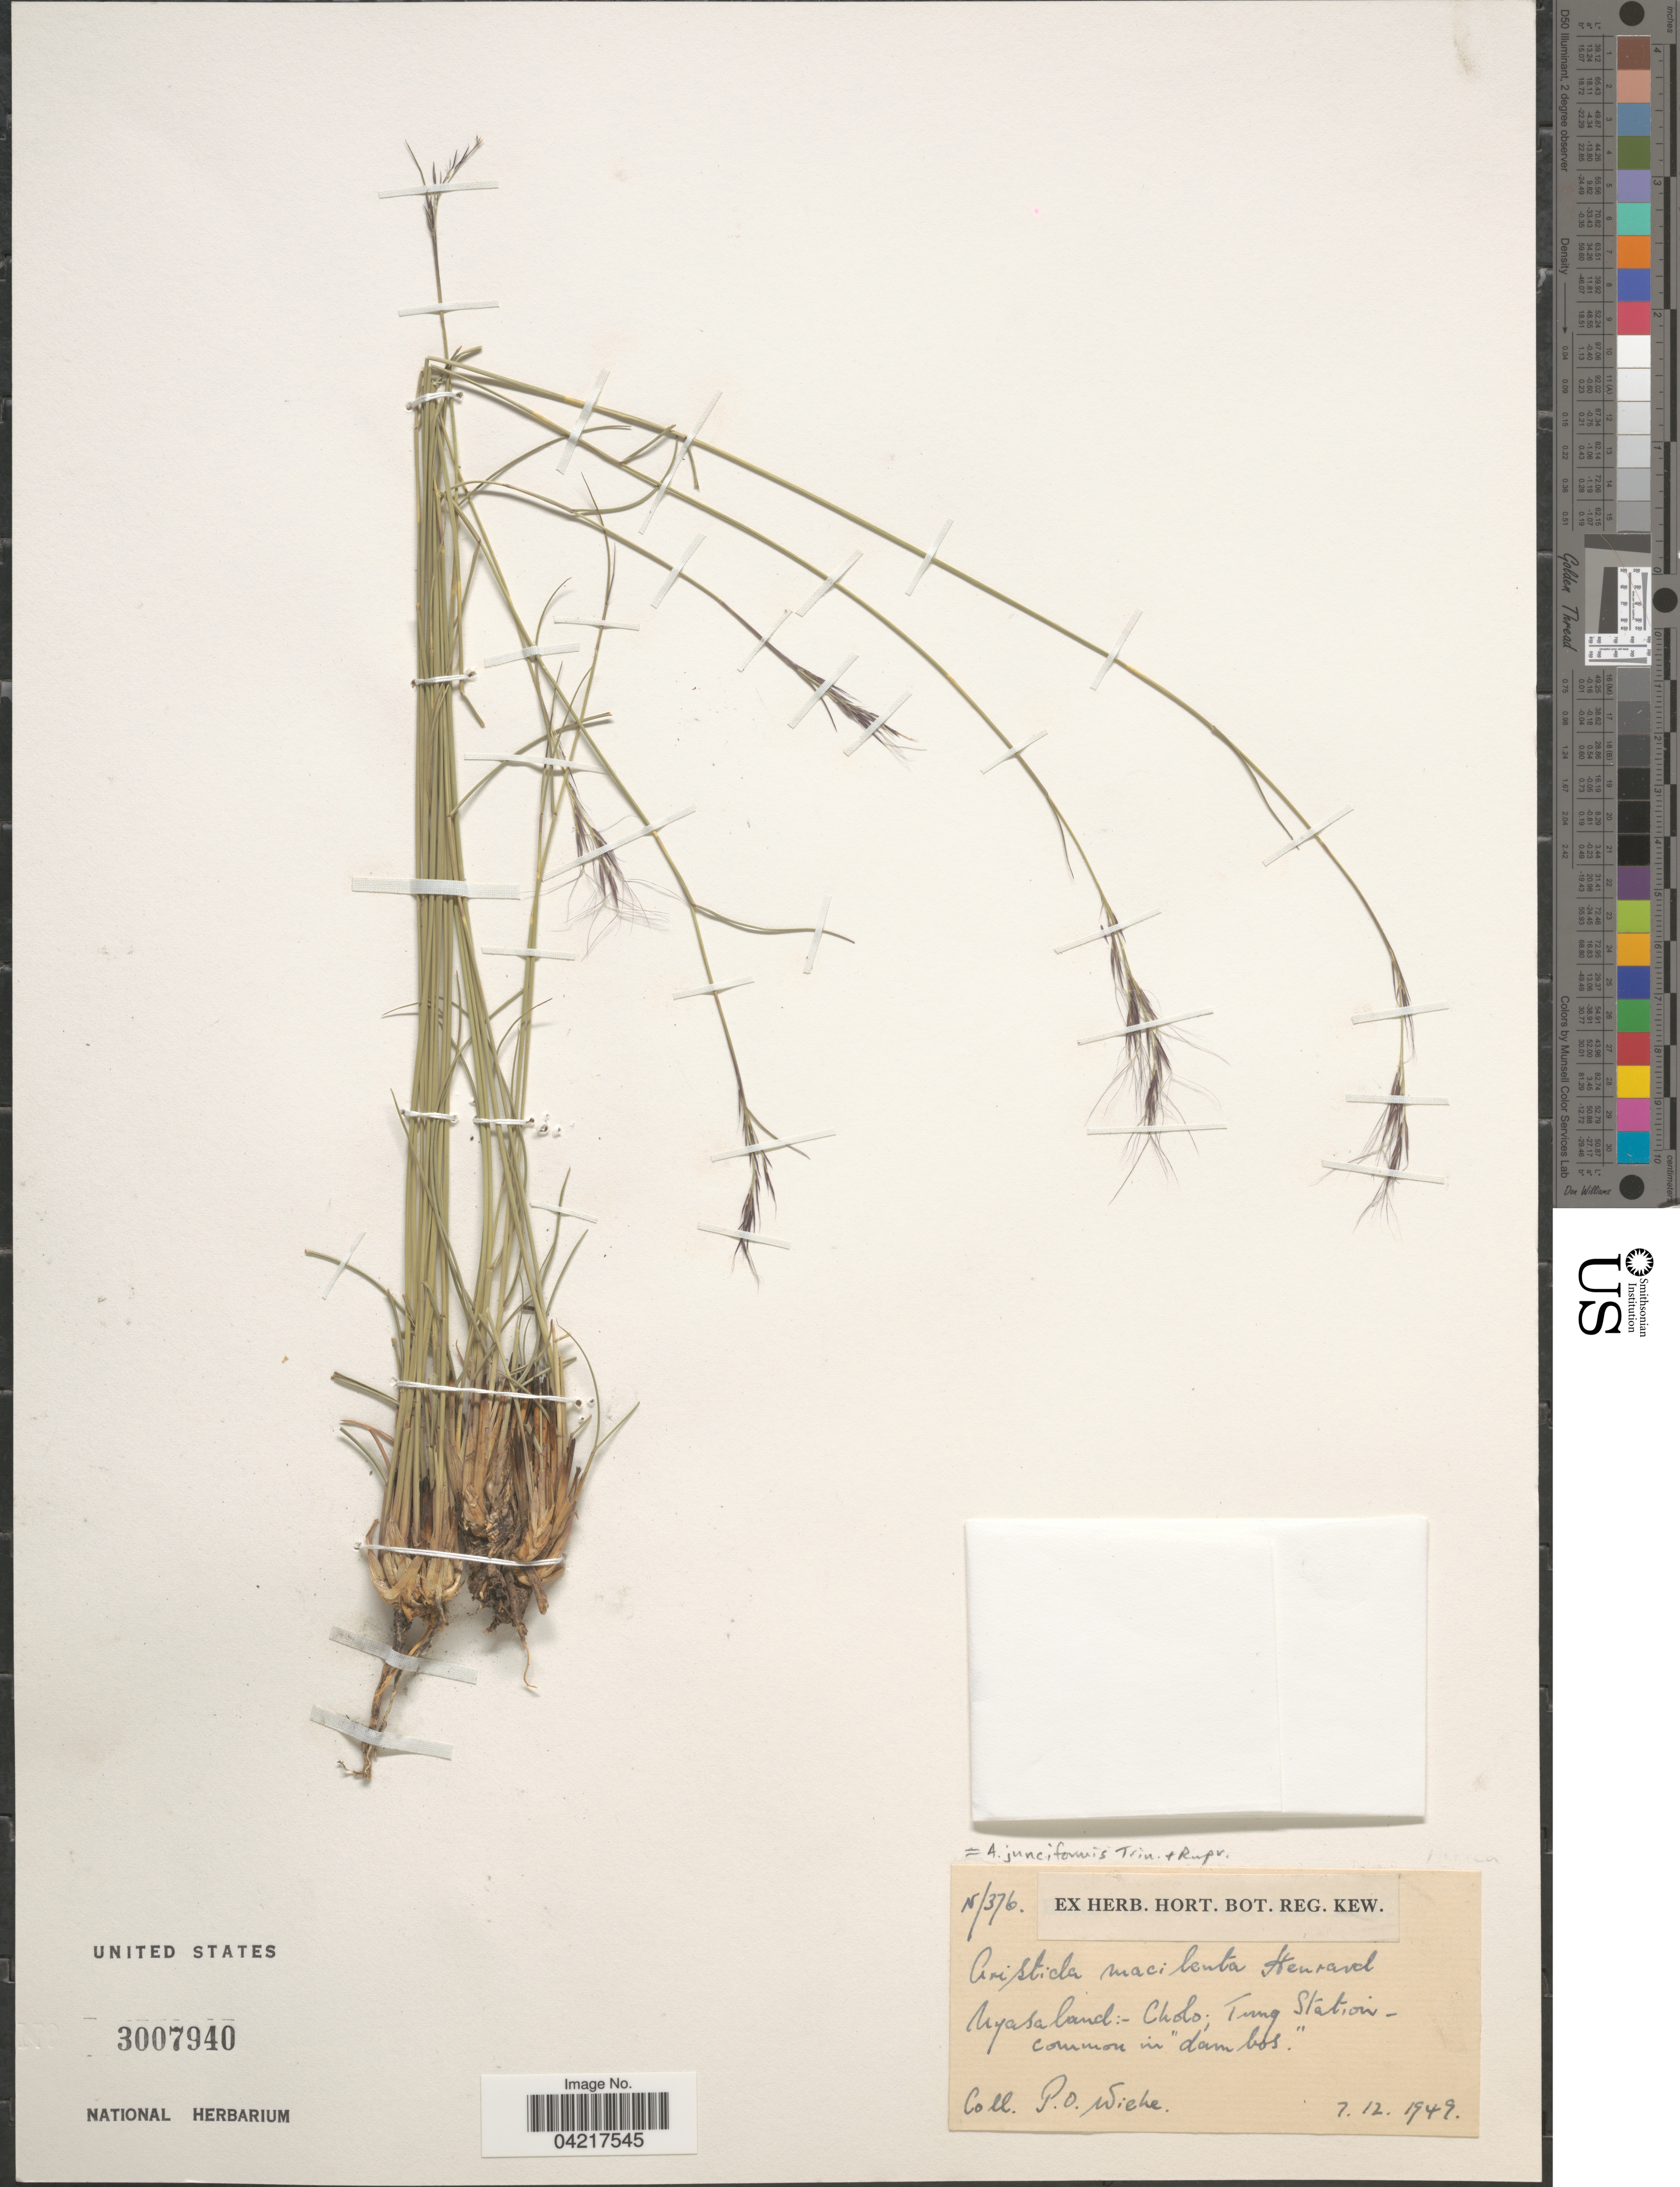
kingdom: Plantae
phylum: Tracheophyta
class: Liliopsida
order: Poales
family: Poaceae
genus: Aristida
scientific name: Aristida junciformis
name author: Trin. & Rupr.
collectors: P. Wiehe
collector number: N/376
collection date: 1949-12-07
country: Malawi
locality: Nyasaland: - Cholo; Tung Station.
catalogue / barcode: US 3007940